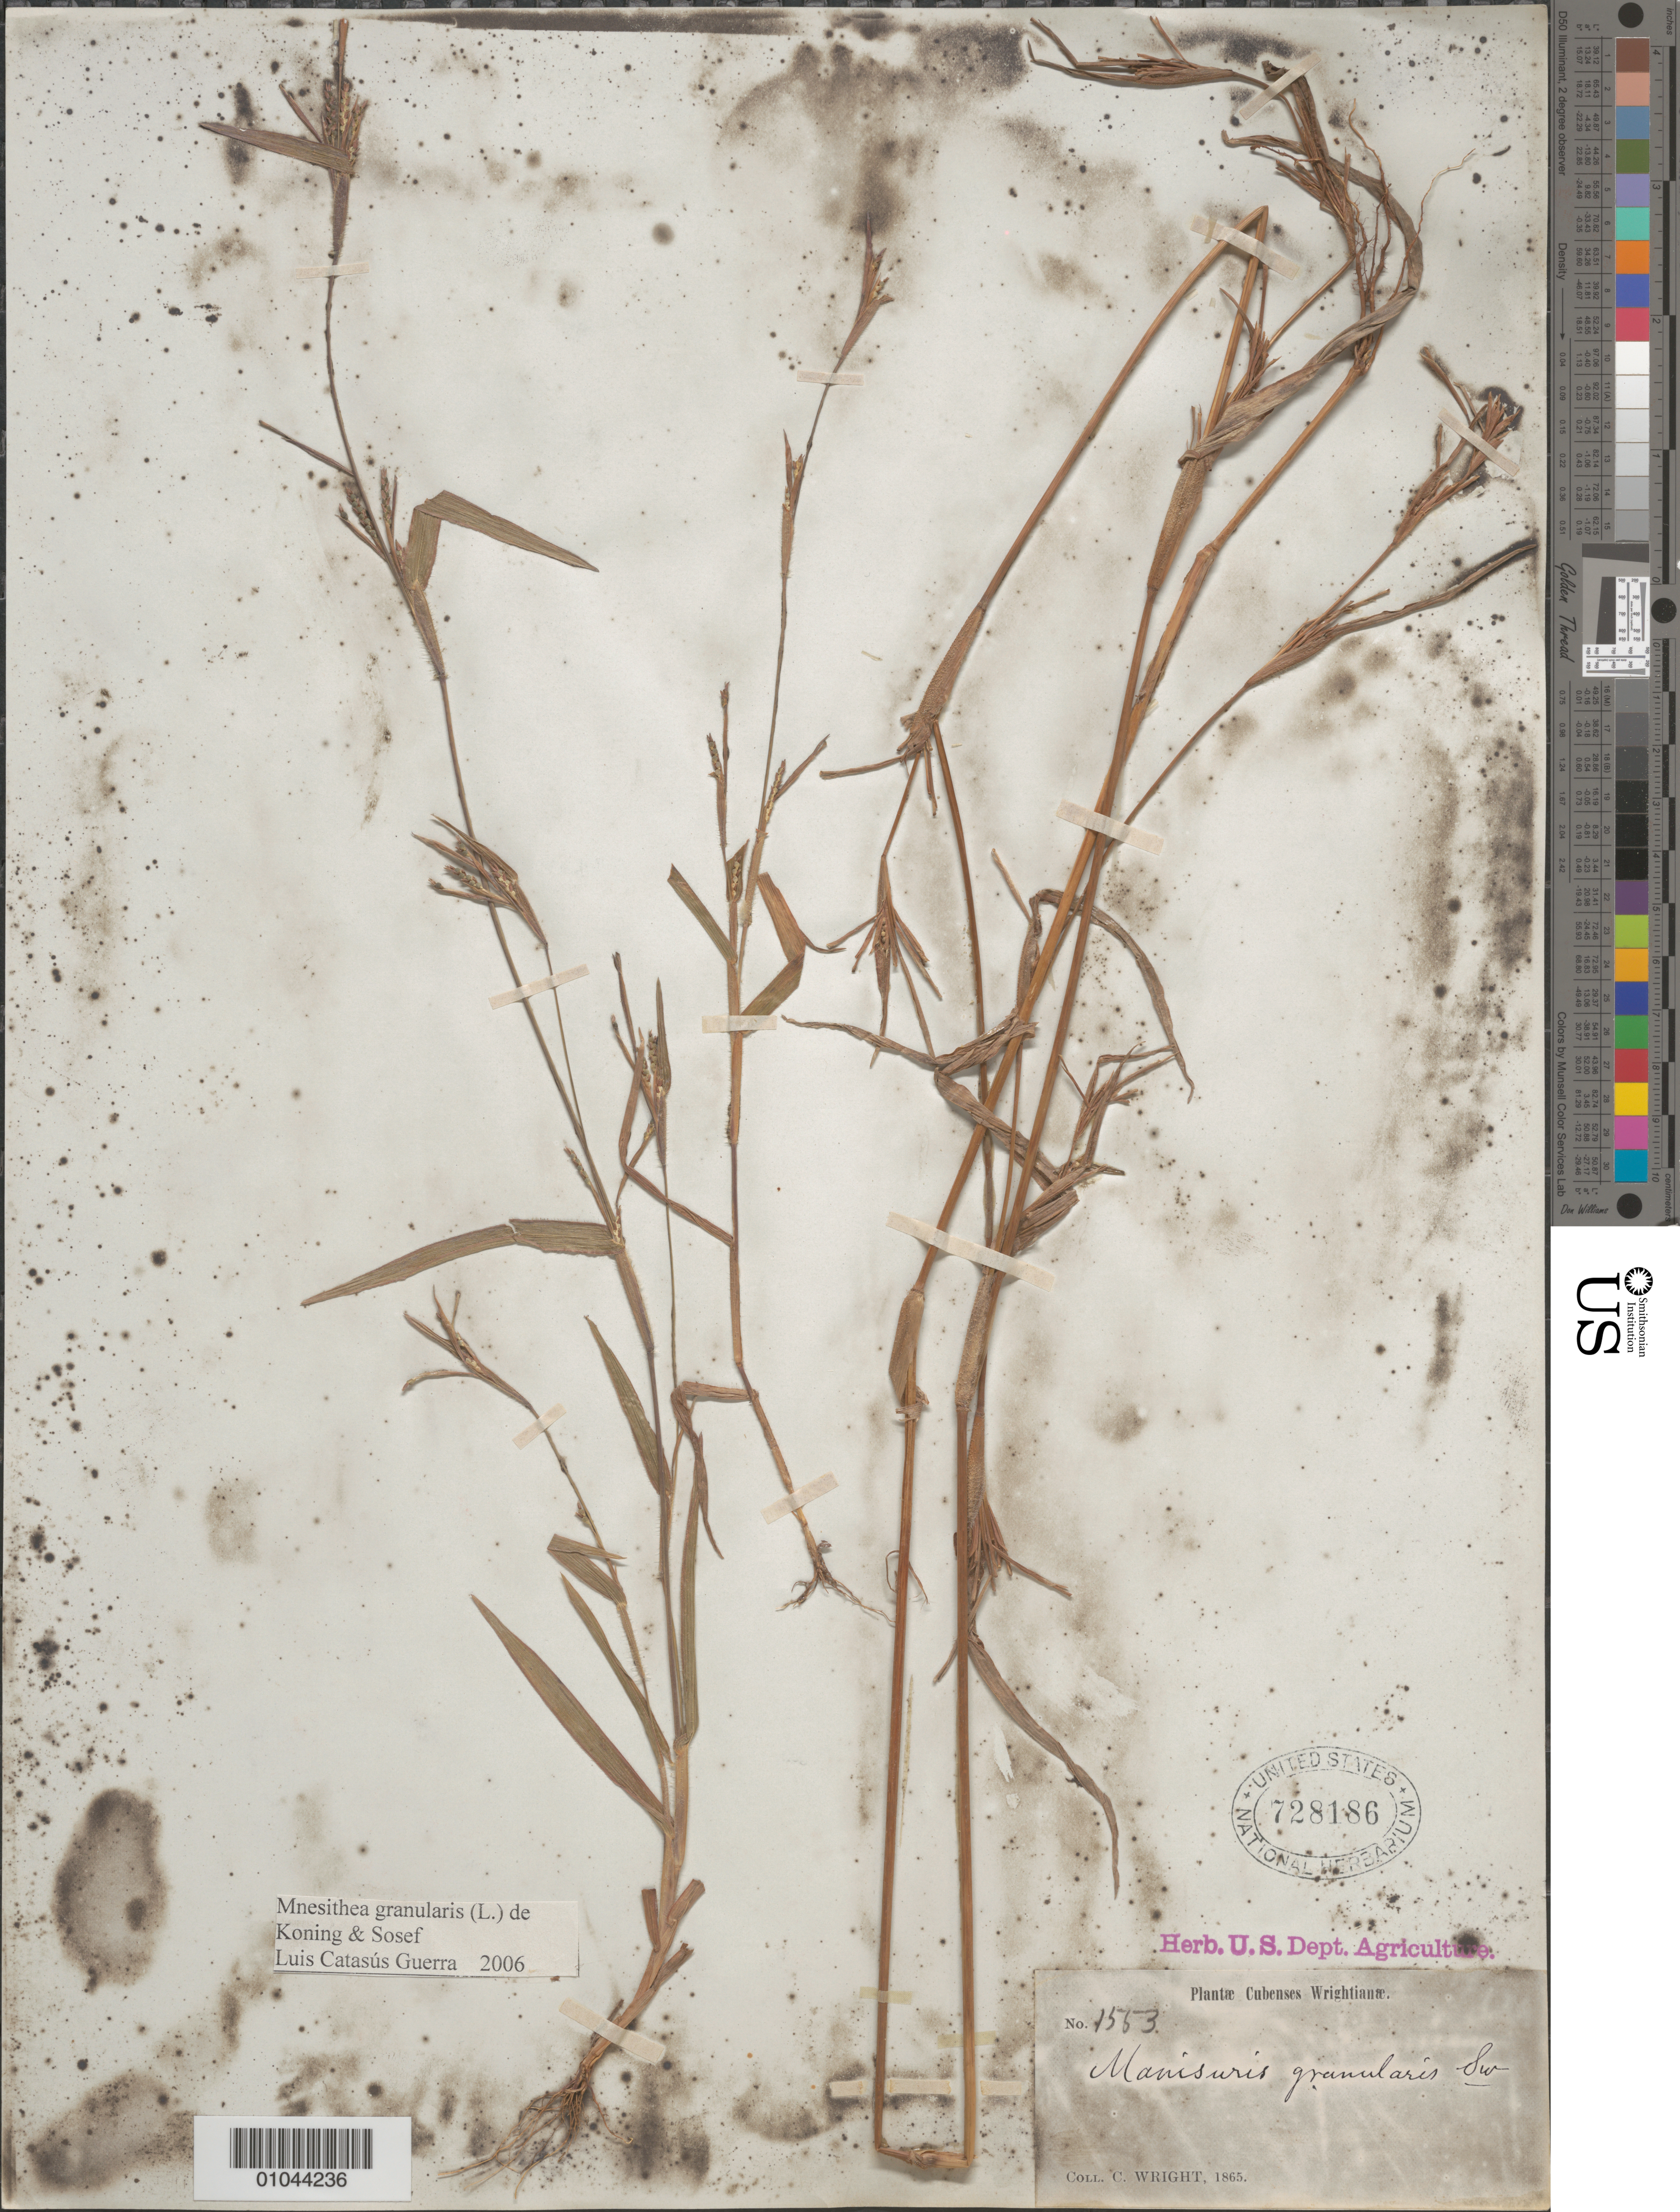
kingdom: Plantae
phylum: Tracheophyta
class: Liliopsida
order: Poales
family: Poaceae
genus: Mnesithea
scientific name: Mnesithea granularis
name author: (L.) de Koning & Sosef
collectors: C. Wright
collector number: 1553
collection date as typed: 1800 to 1899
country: Cuba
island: Cuba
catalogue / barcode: US 728186